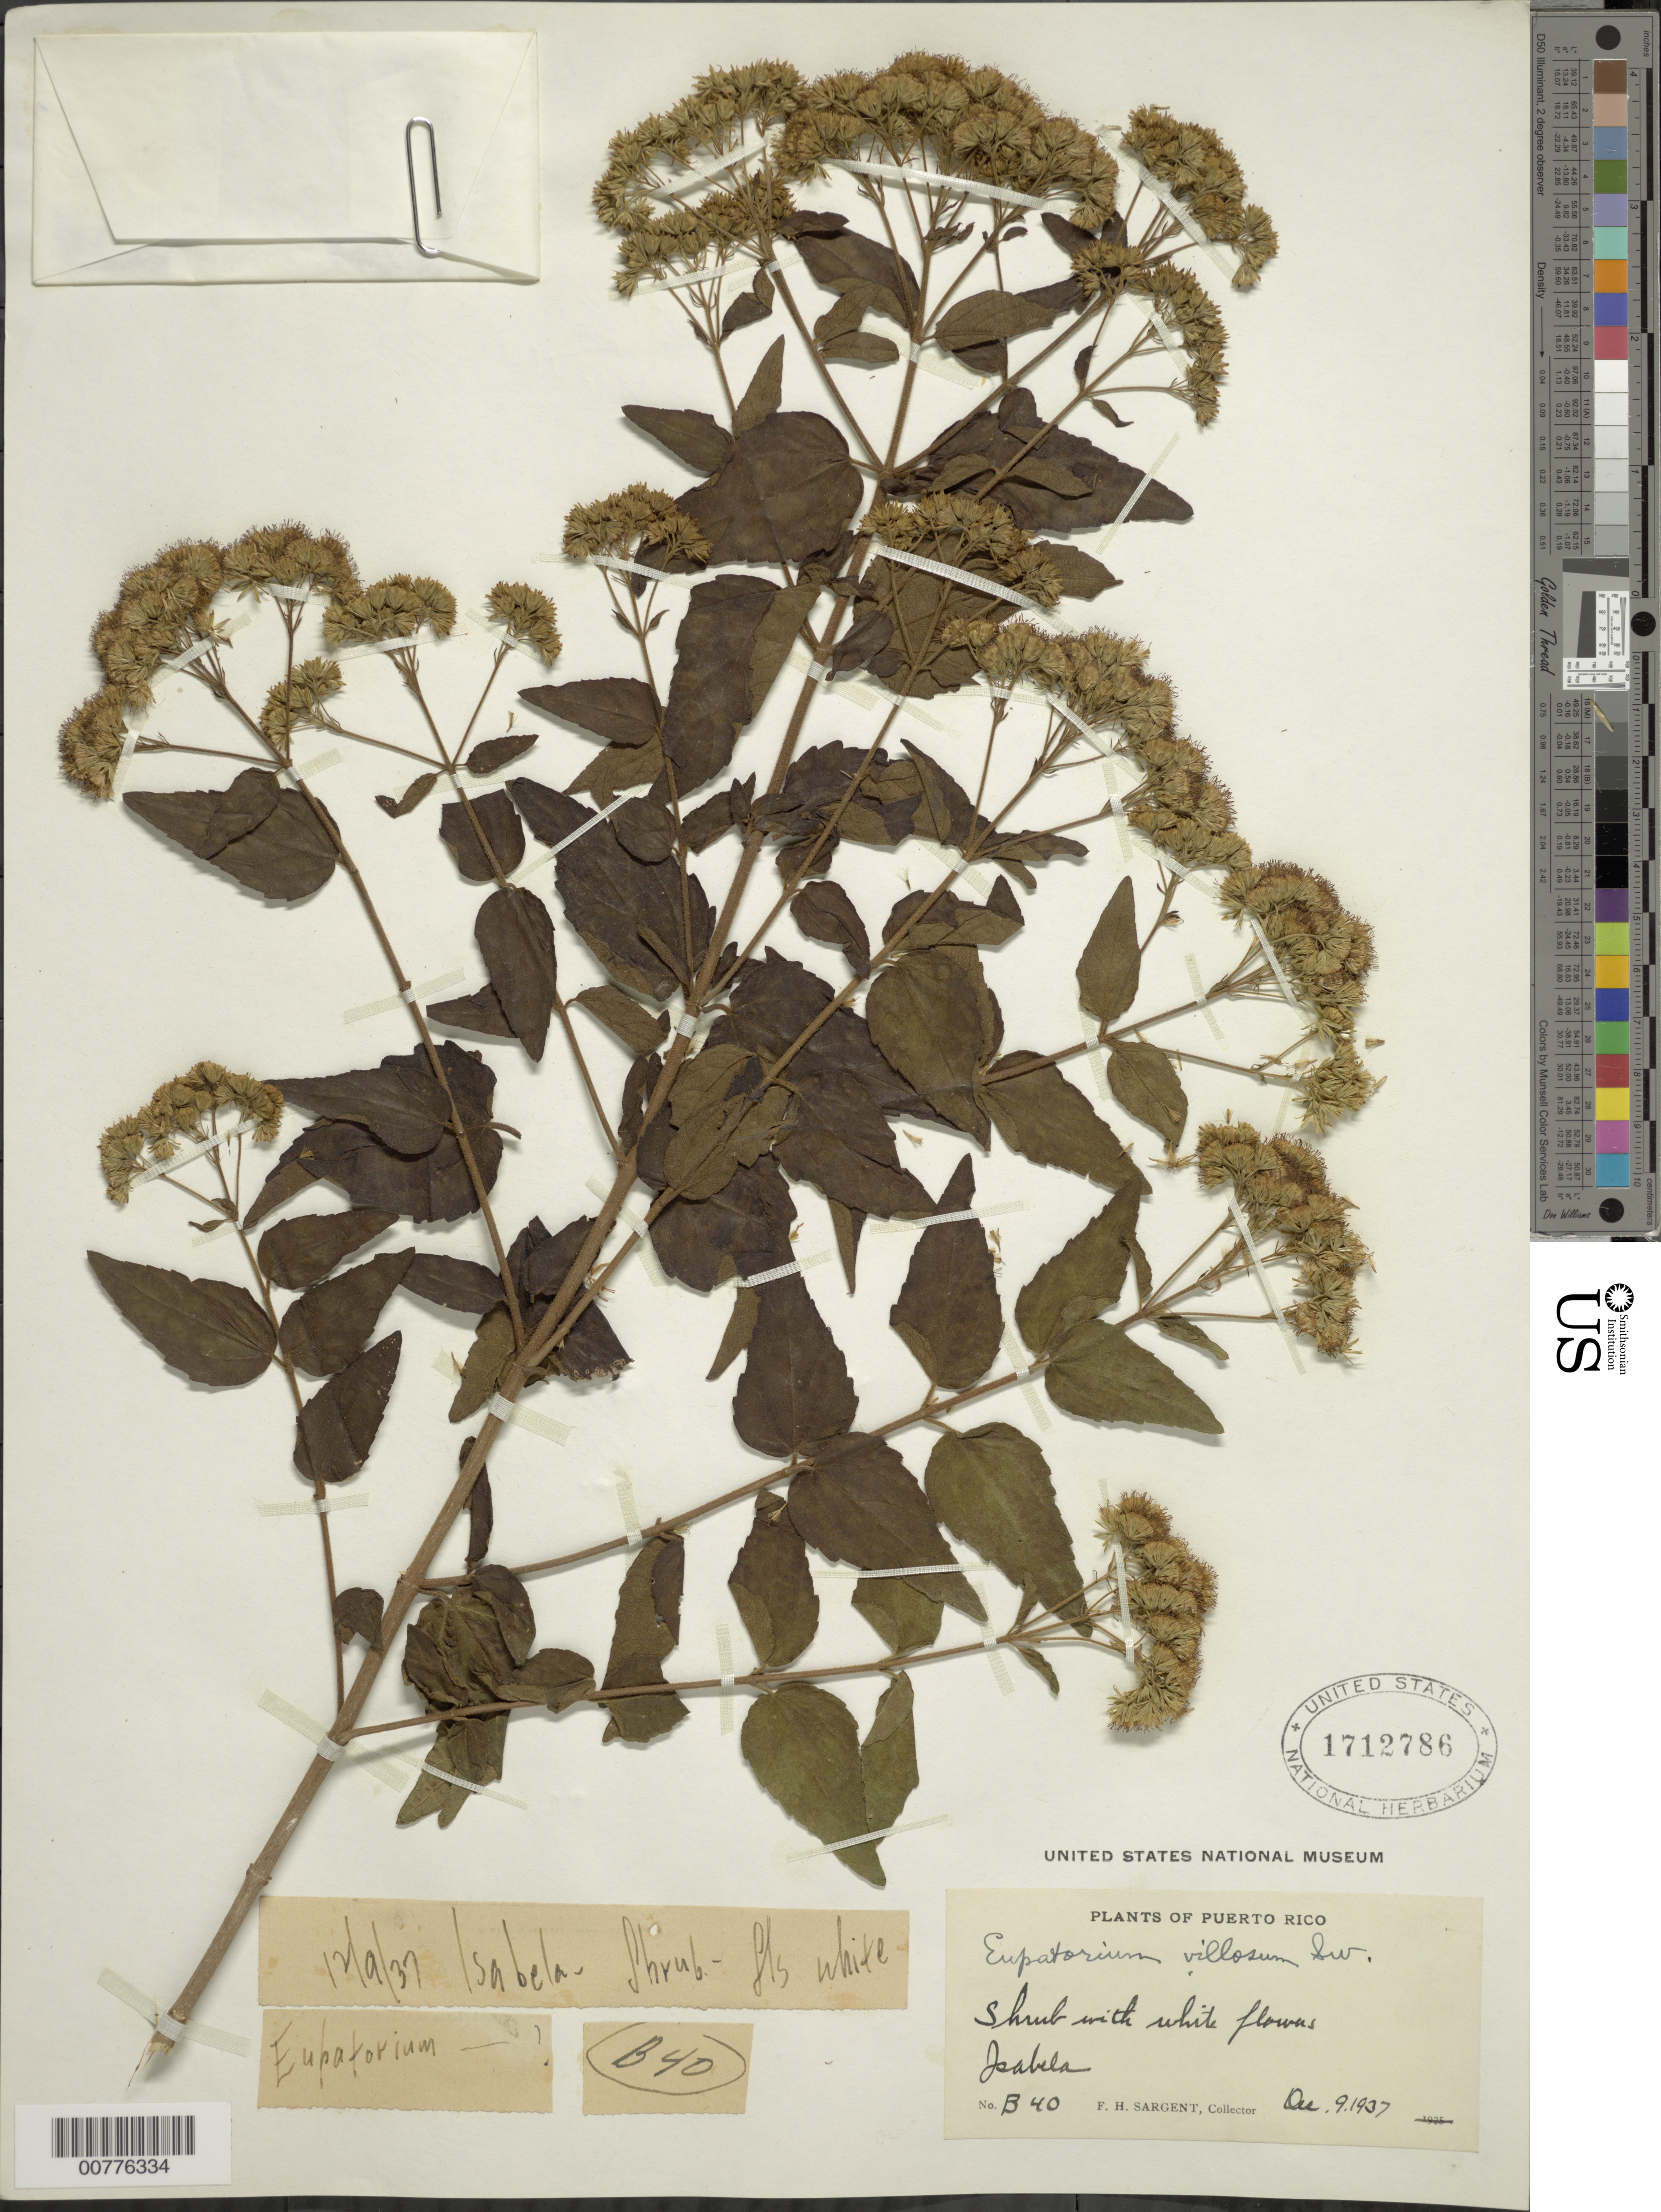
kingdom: Plantae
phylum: Tracheophyta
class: Magnoliopsida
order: Asterales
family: Asteraceae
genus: Koanophyllon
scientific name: Koanophyllon villosum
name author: (Sw.) R.M. King & H. Rob.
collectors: F. H. Sargent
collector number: B40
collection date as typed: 09 Dec 1937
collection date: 1937-12-09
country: Puerto Rico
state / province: Isabela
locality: Isabela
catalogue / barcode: US 1712786